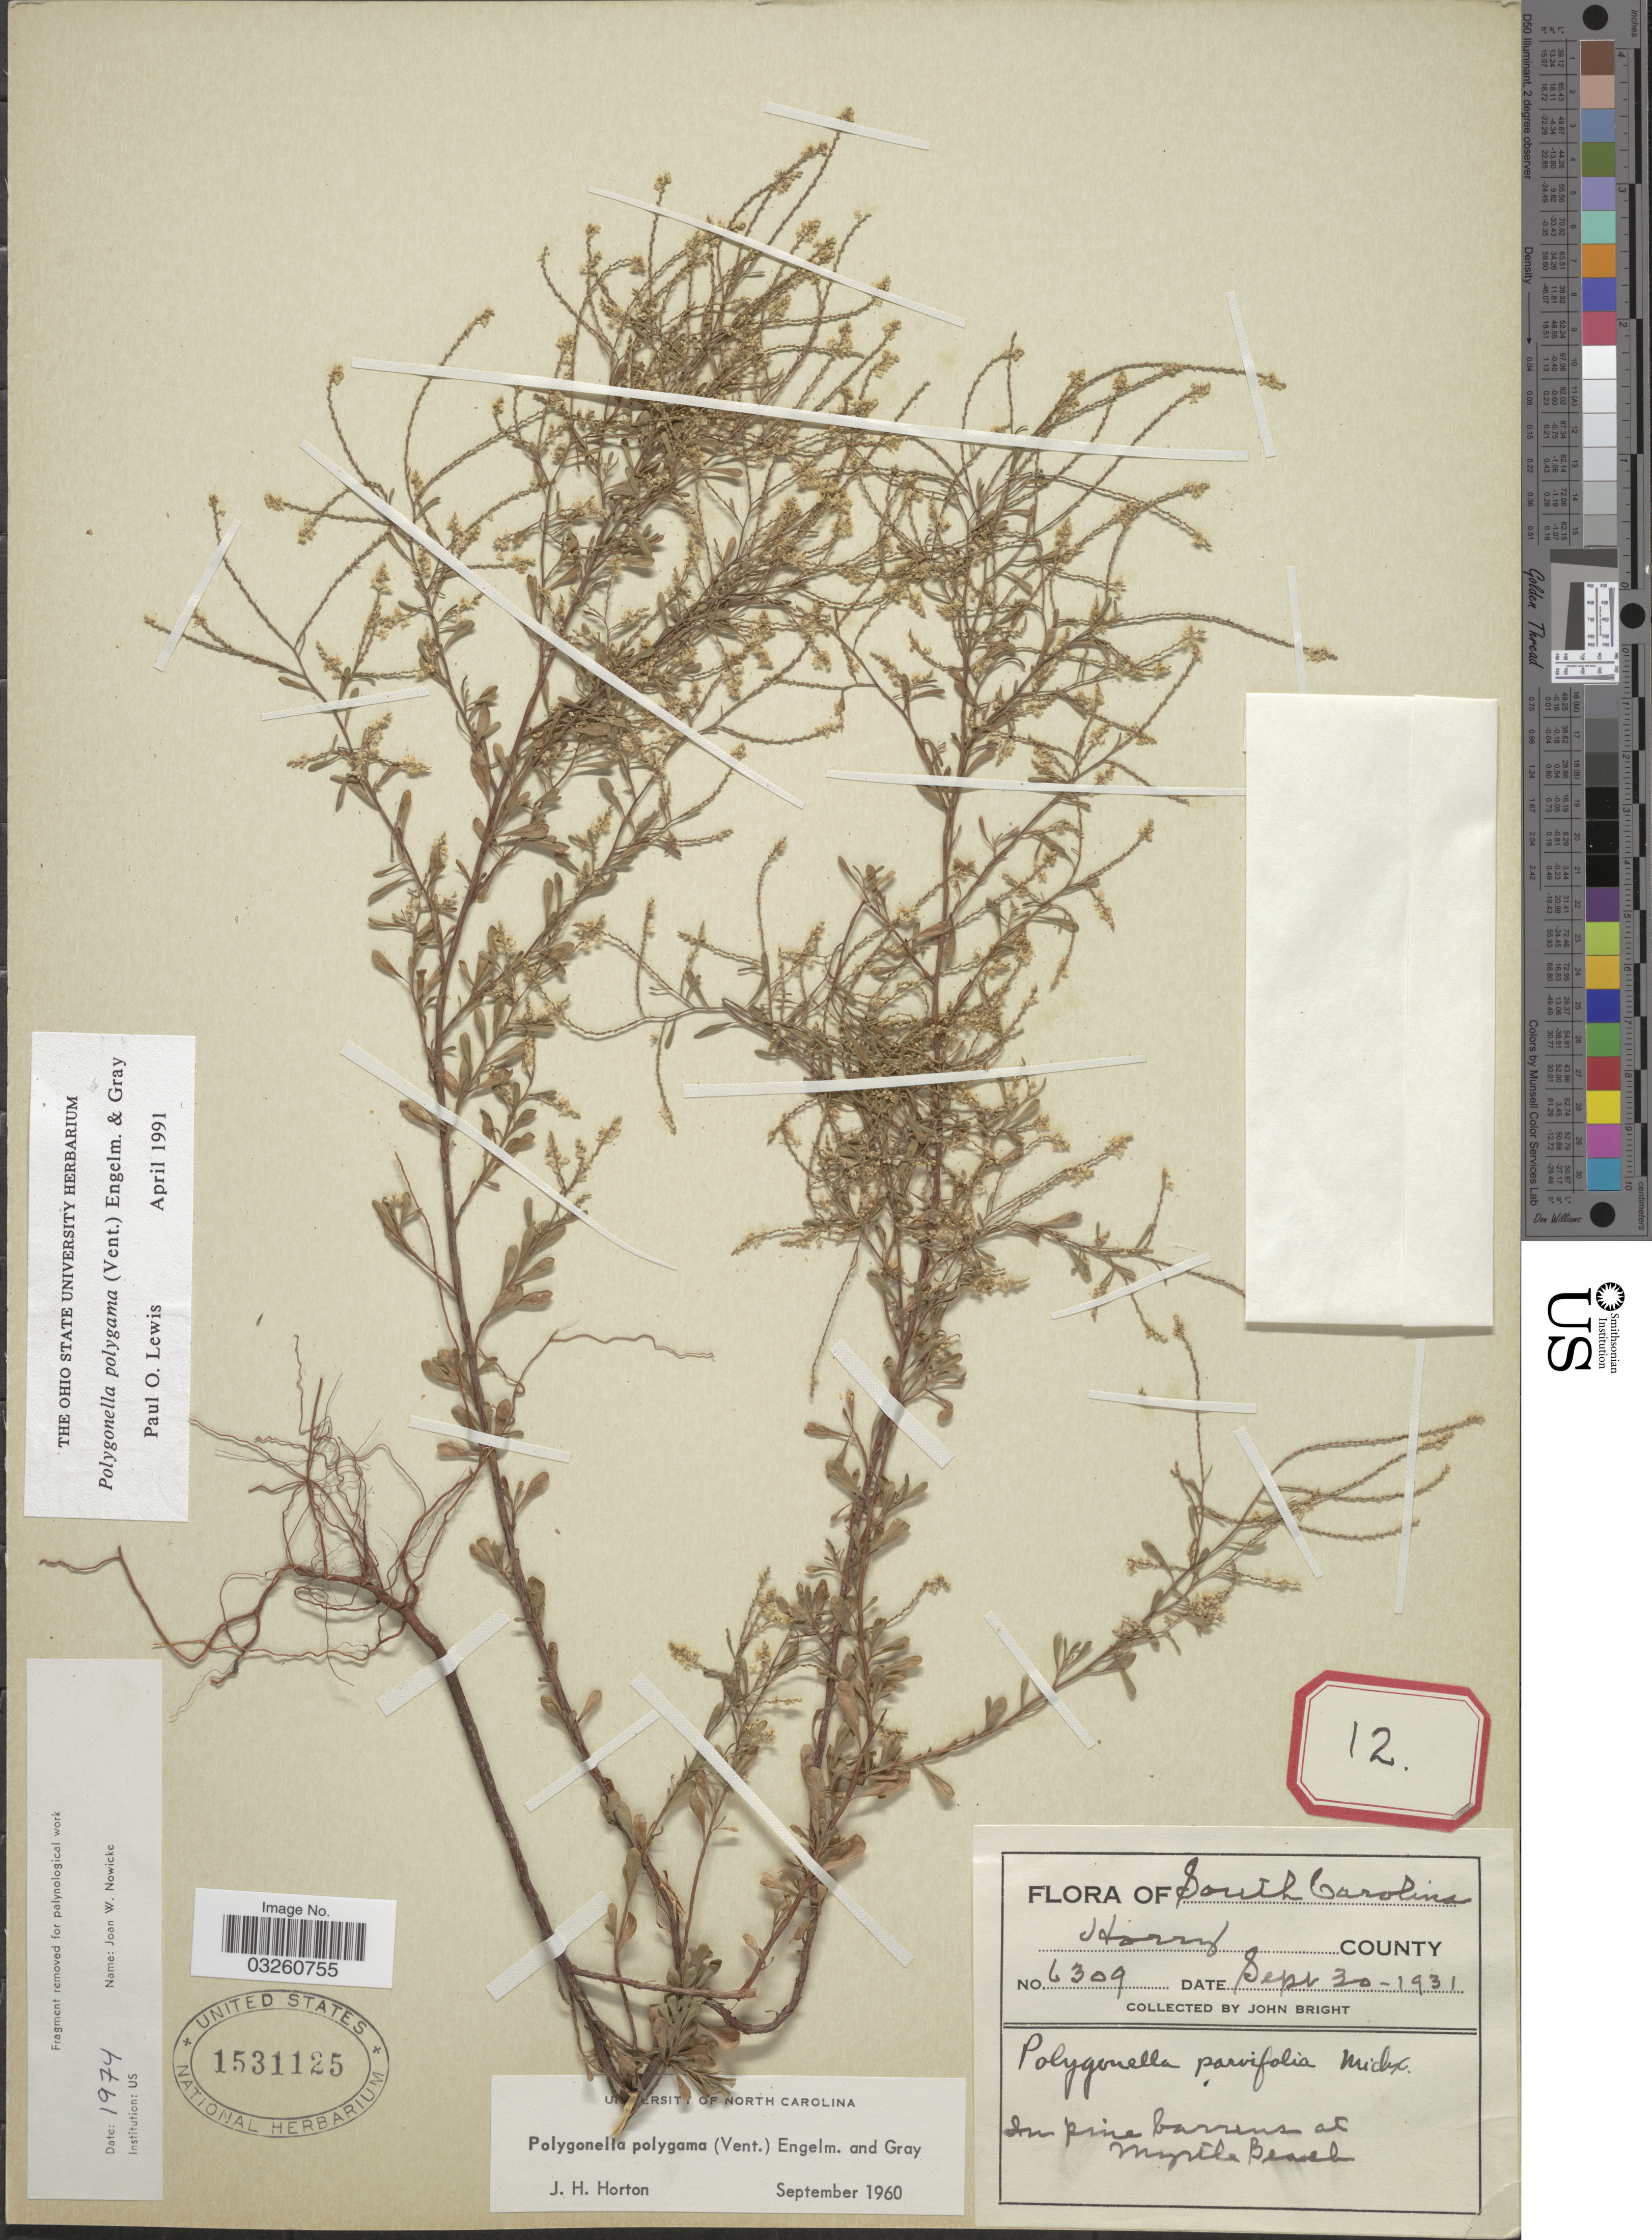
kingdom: Plantae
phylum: Tracheophyta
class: Magnoliopsida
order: Caryophyllales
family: Polygonaceae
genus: Polygonella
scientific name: Polygonella polygama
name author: (Vent.) Engelm. & A. Gray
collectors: J. Bright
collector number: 6309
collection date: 1931-09-30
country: United States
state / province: South Carolina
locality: Horry County. In pine barrens at Myrtle Beach.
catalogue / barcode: US 1531125